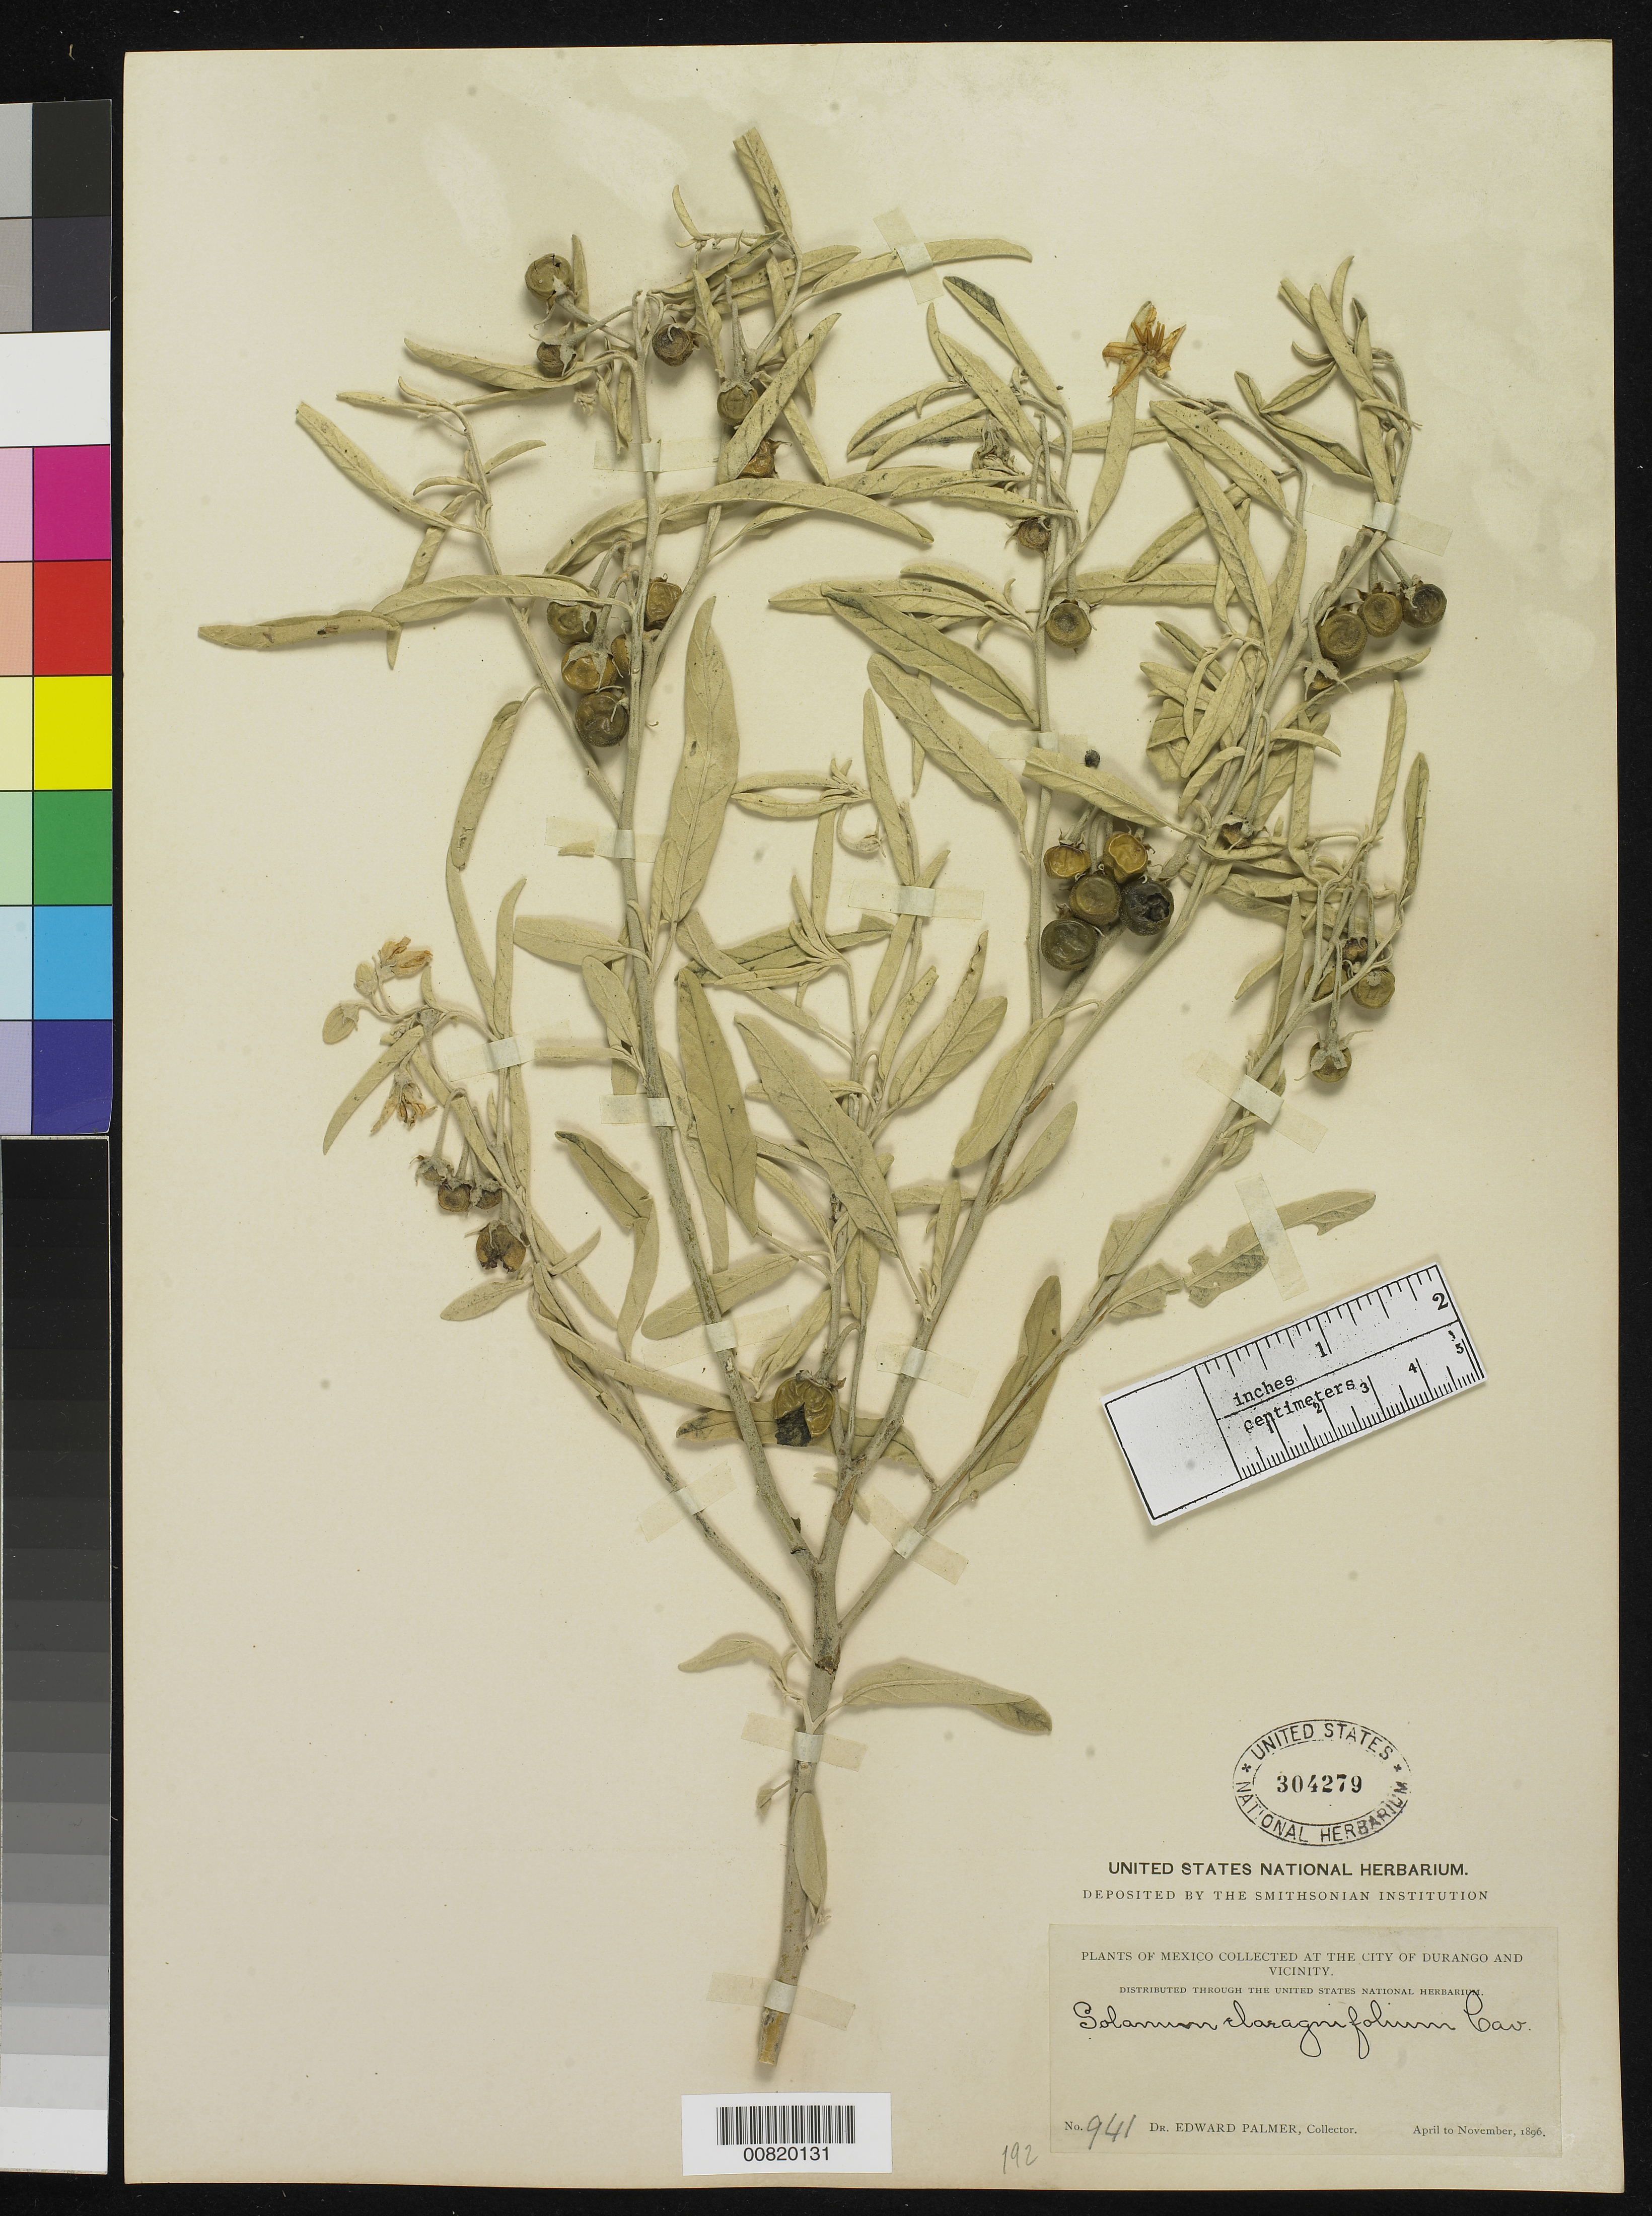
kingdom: Plantae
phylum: Tracheophyta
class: Magnoliopsida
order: Solanales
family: Solanaceae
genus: Solanum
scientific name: Solanum elaeagnifolium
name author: Cav.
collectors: E. Palmer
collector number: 941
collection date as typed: Apr 1896 to -- Nov 1896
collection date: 1896-04/1896-11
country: Mexico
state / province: Durango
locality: City of Durango and vicinity.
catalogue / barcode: US 304279